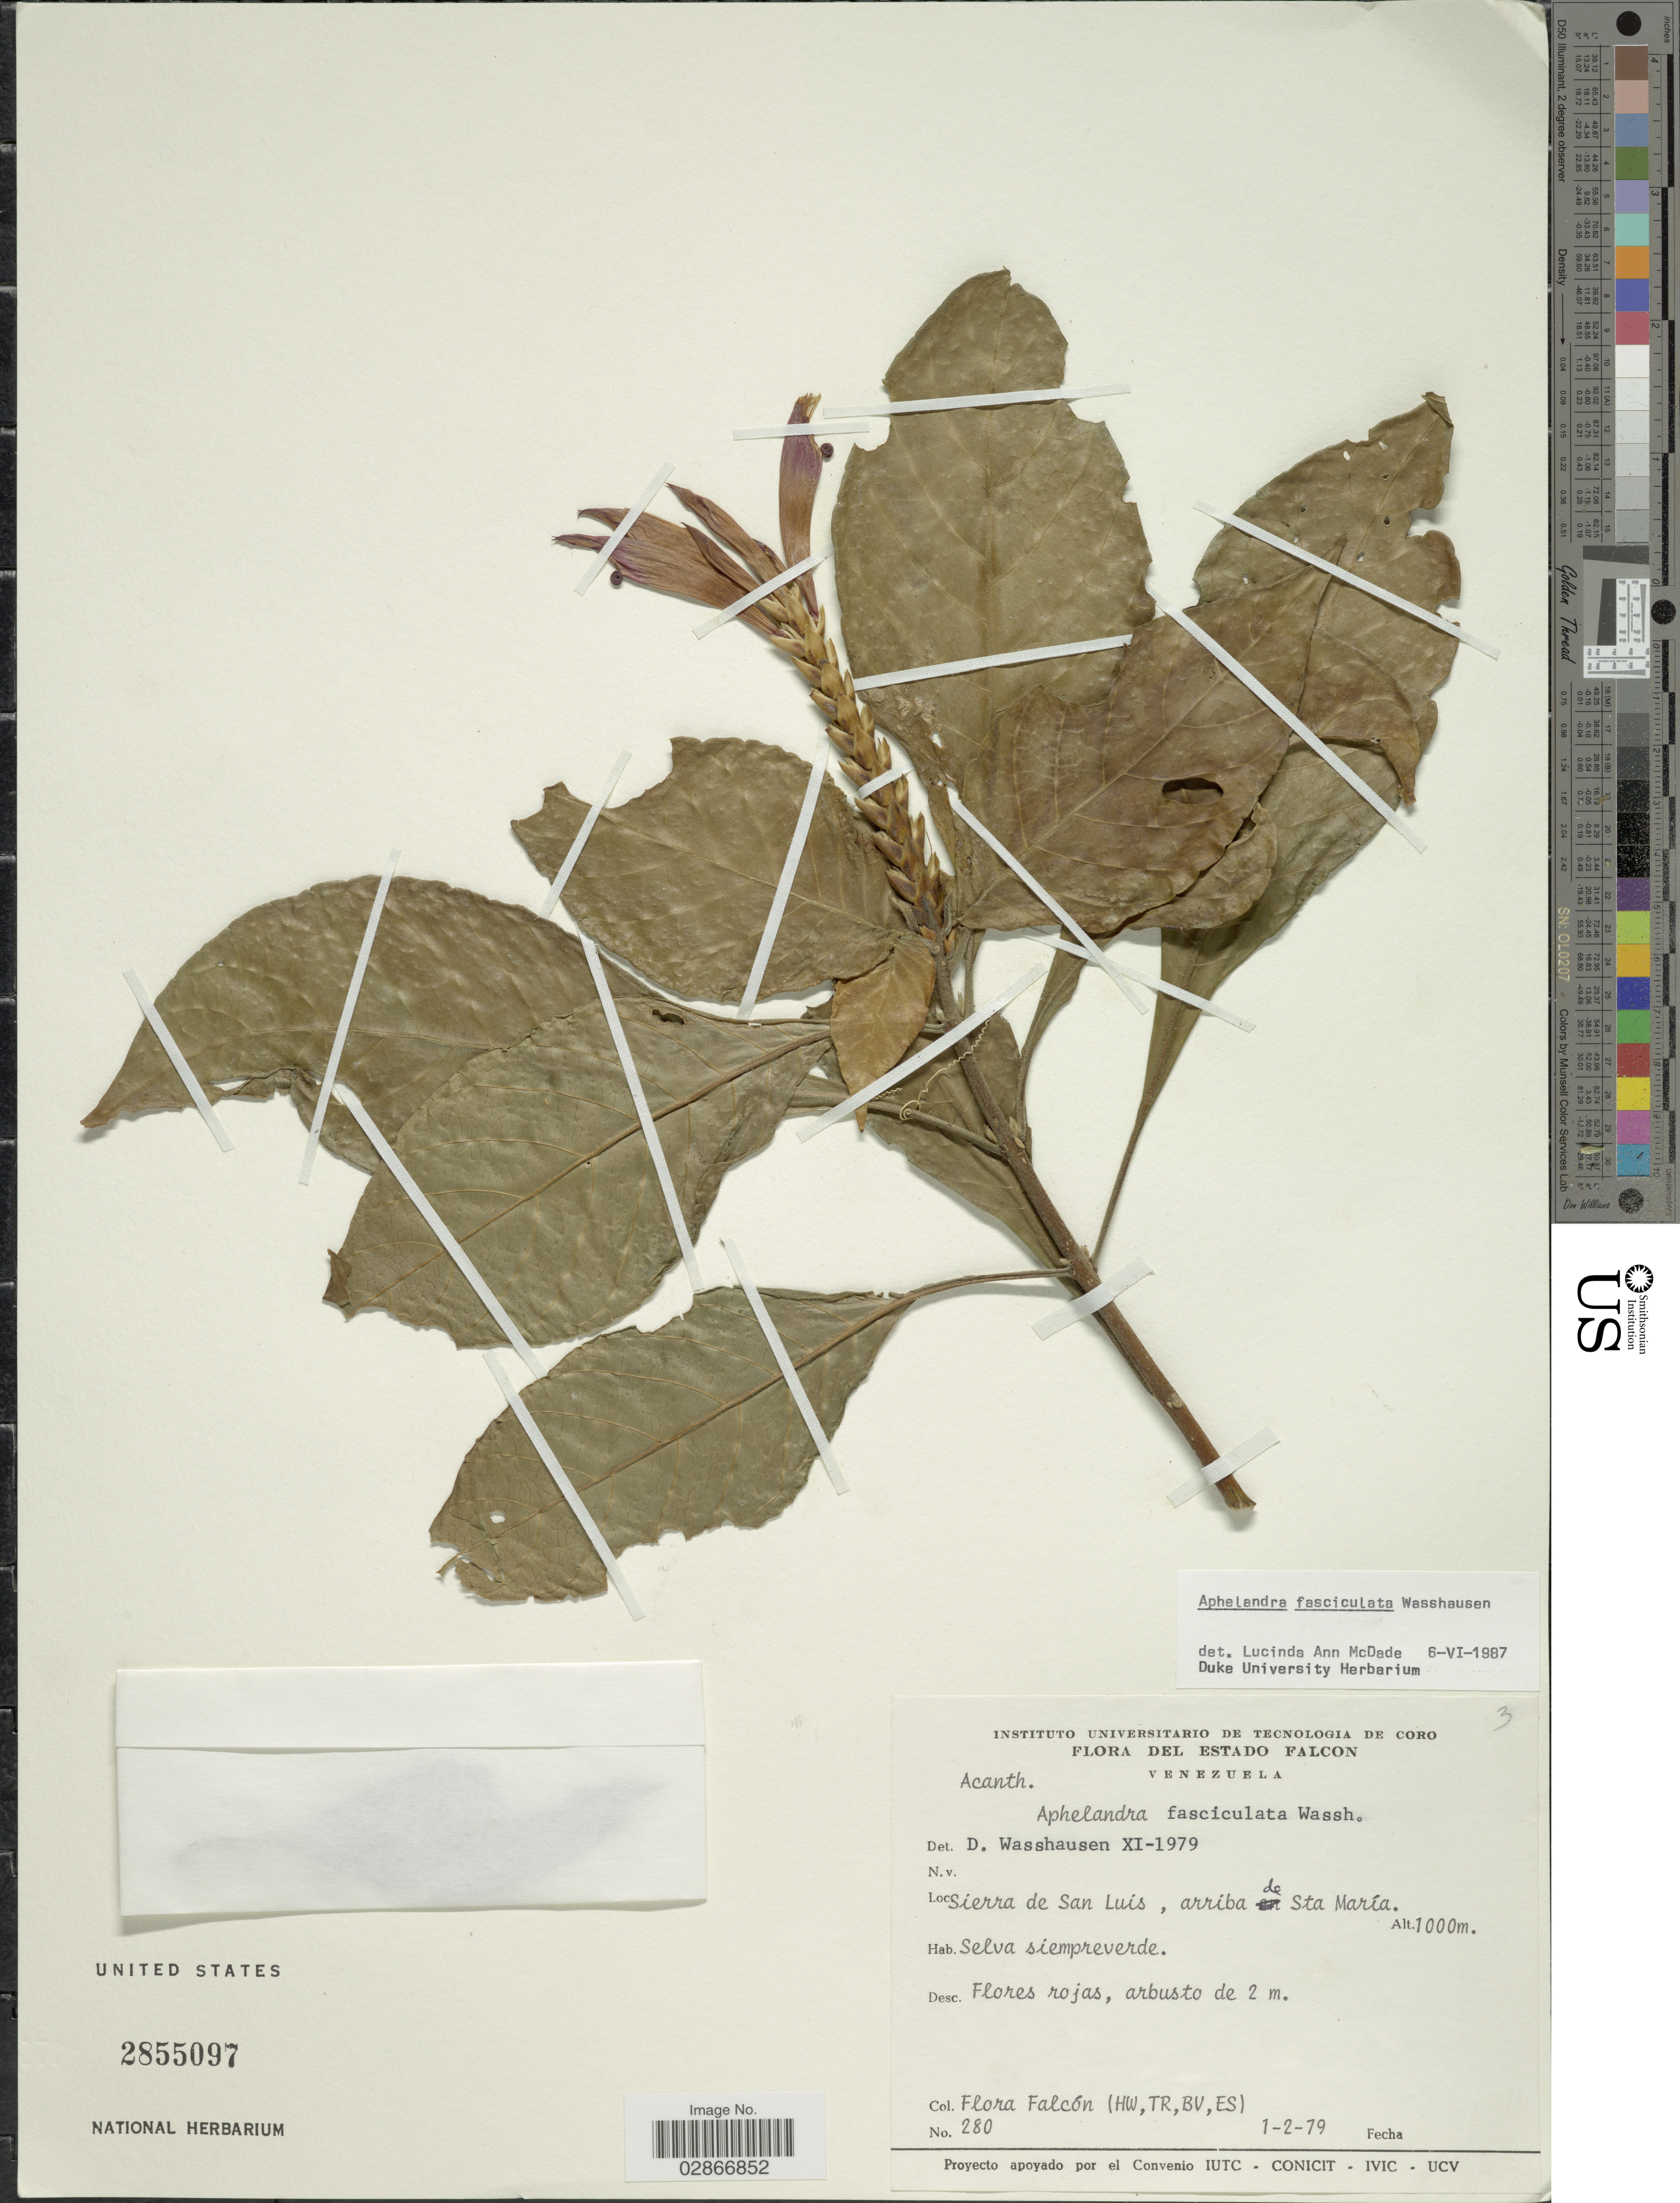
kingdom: Plantae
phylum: Tracheophyta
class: Magnoliopsida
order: Lamiales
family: Acanthaceae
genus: Aphelandra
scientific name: Aphelandra fasciculata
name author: Wassh.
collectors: Flora Falcón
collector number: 280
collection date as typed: Transcribed d/m/y: 1/2/79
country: Venezuela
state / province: Falcón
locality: Sierra de San Luis, arriba de Sta María.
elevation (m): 1000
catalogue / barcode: US 2855097